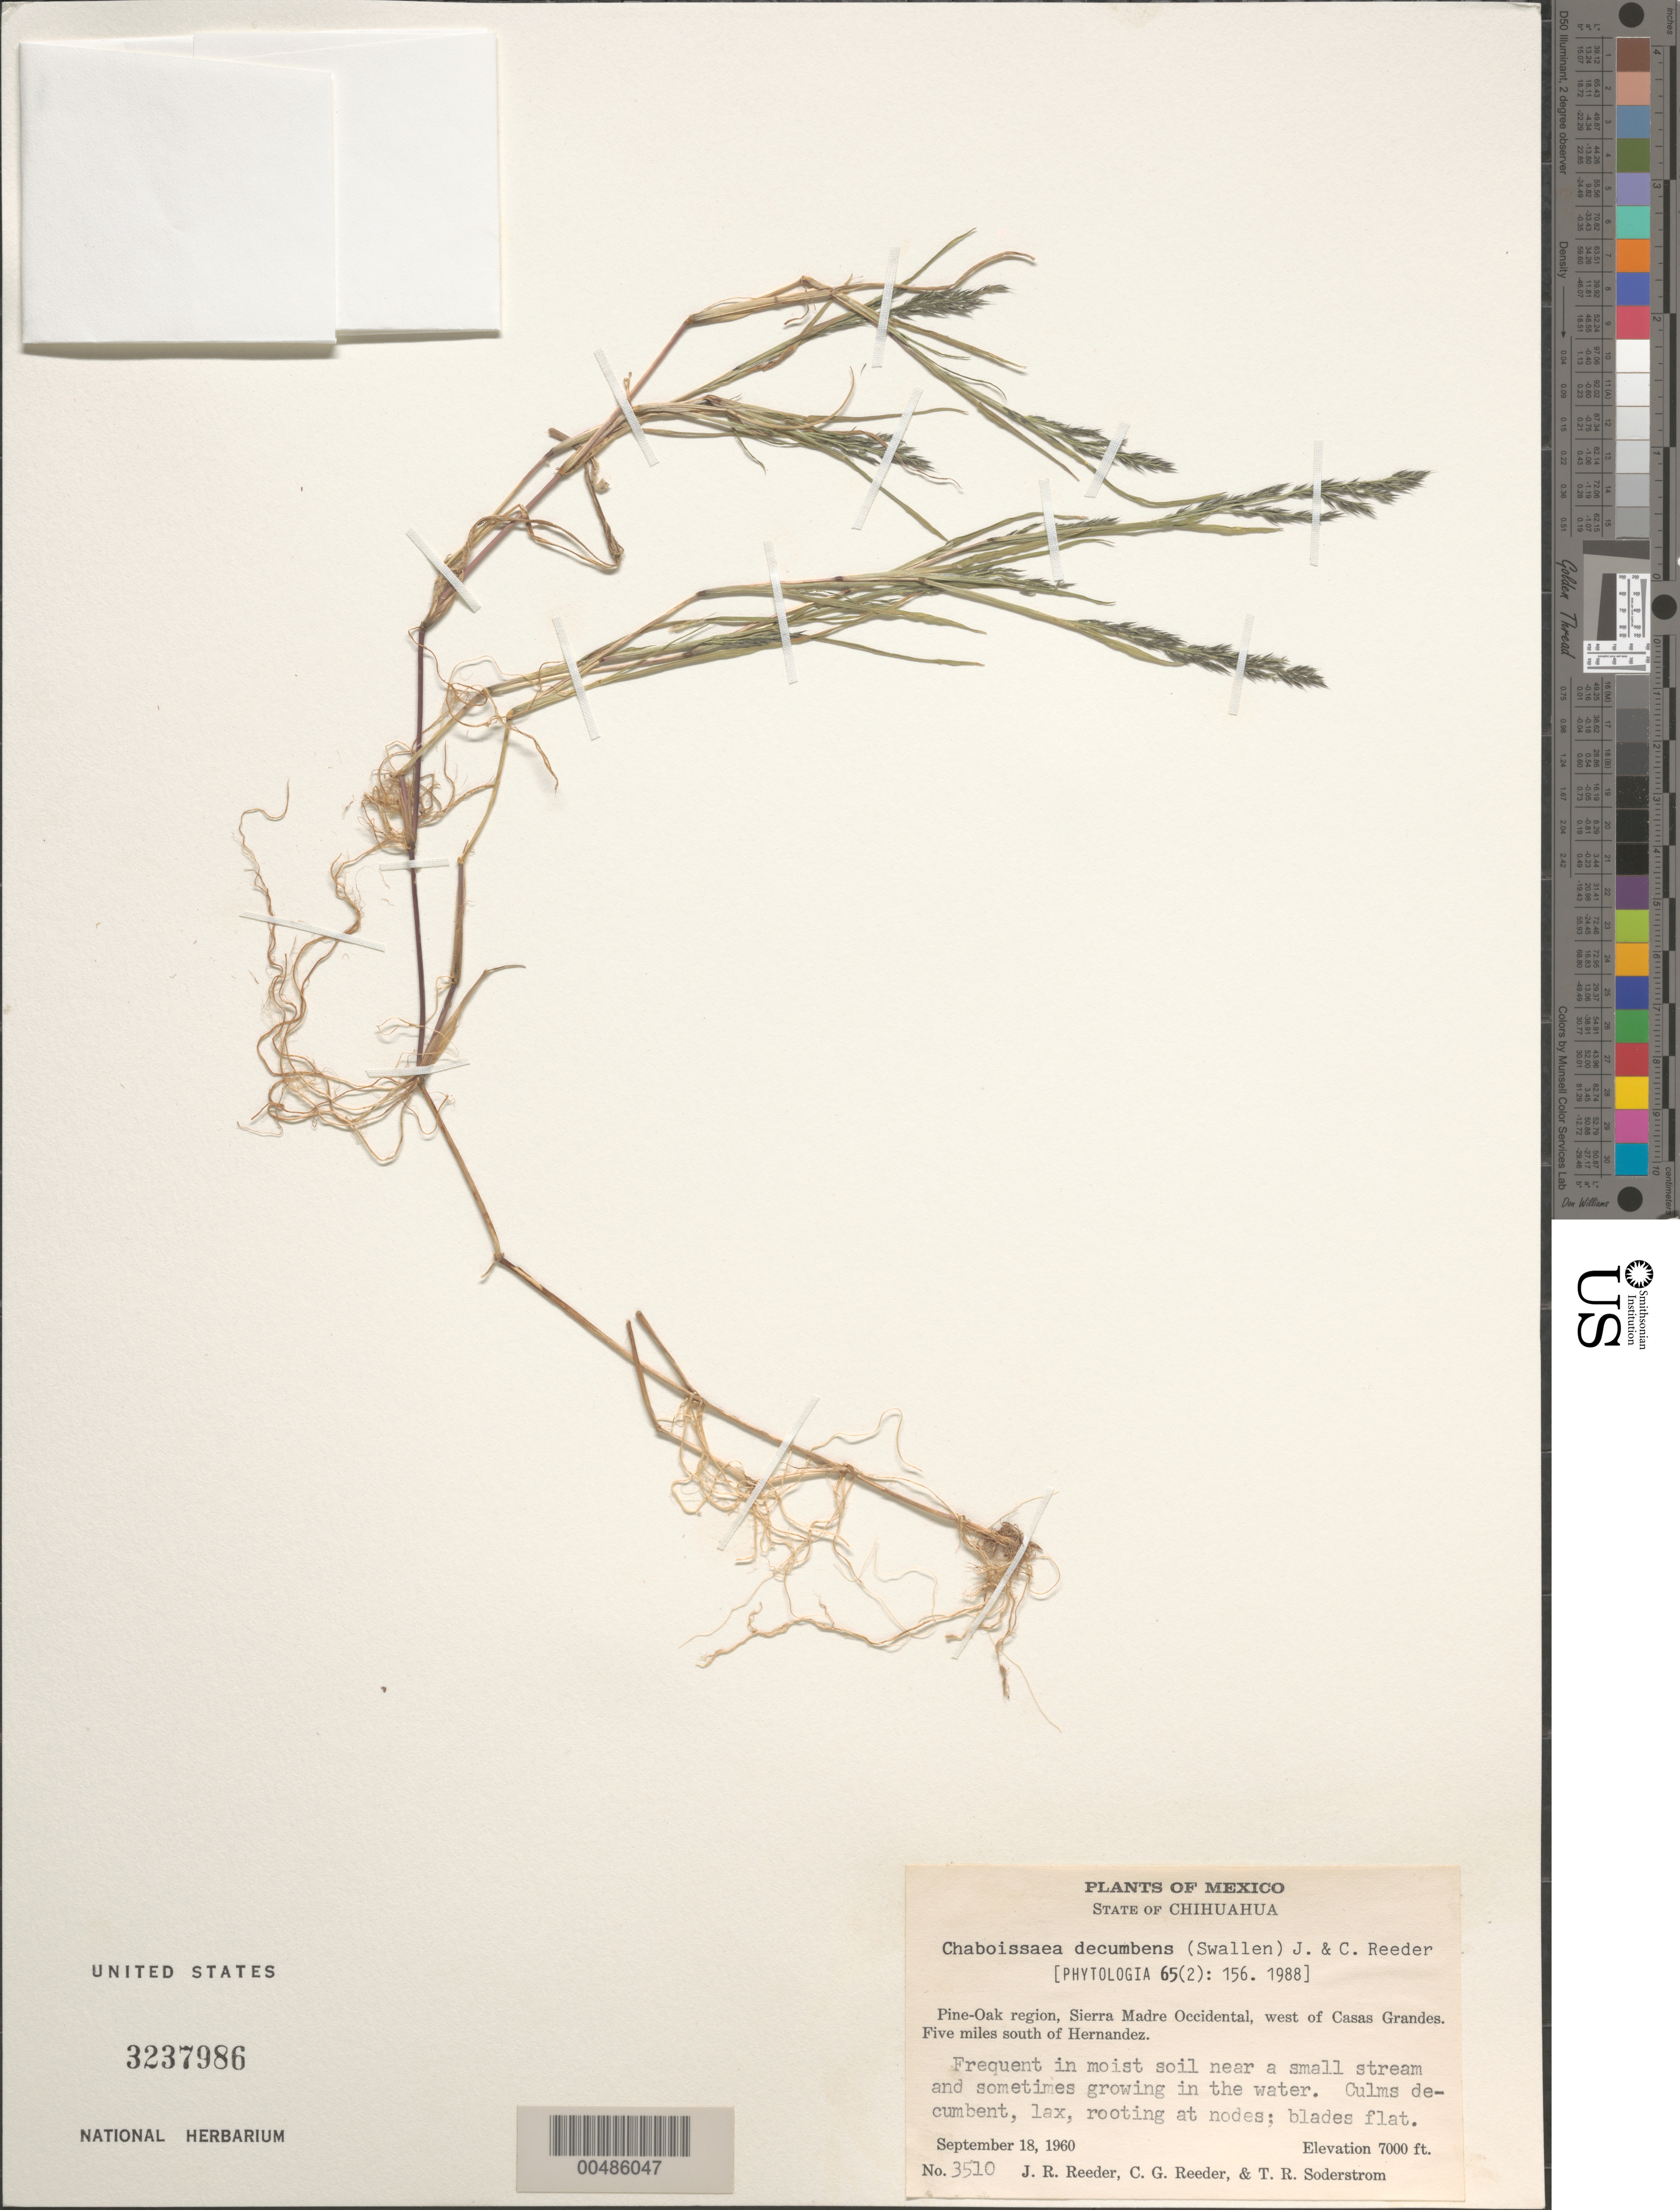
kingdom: Plantae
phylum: Tracheophyta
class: Liliopsida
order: Poales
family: Poaceae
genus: Muhlenbergia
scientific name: Muhlenbergia decumbens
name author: Swallen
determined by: Peterson, Paul M., (BOT), Smithsonian Institution - National Museum of Natural History (UNITED STATES)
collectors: J. R. Reeder, C. G. Reeder & T. R. Soderstrom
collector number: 3510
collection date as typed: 18 Sep 1960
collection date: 1960-09-18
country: Mexico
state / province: Chihuahua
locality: Sierra Madre Occidental, W of Casas Grandes, 5 mi S of Hernandez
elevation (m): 2134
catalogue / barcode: US 3237986